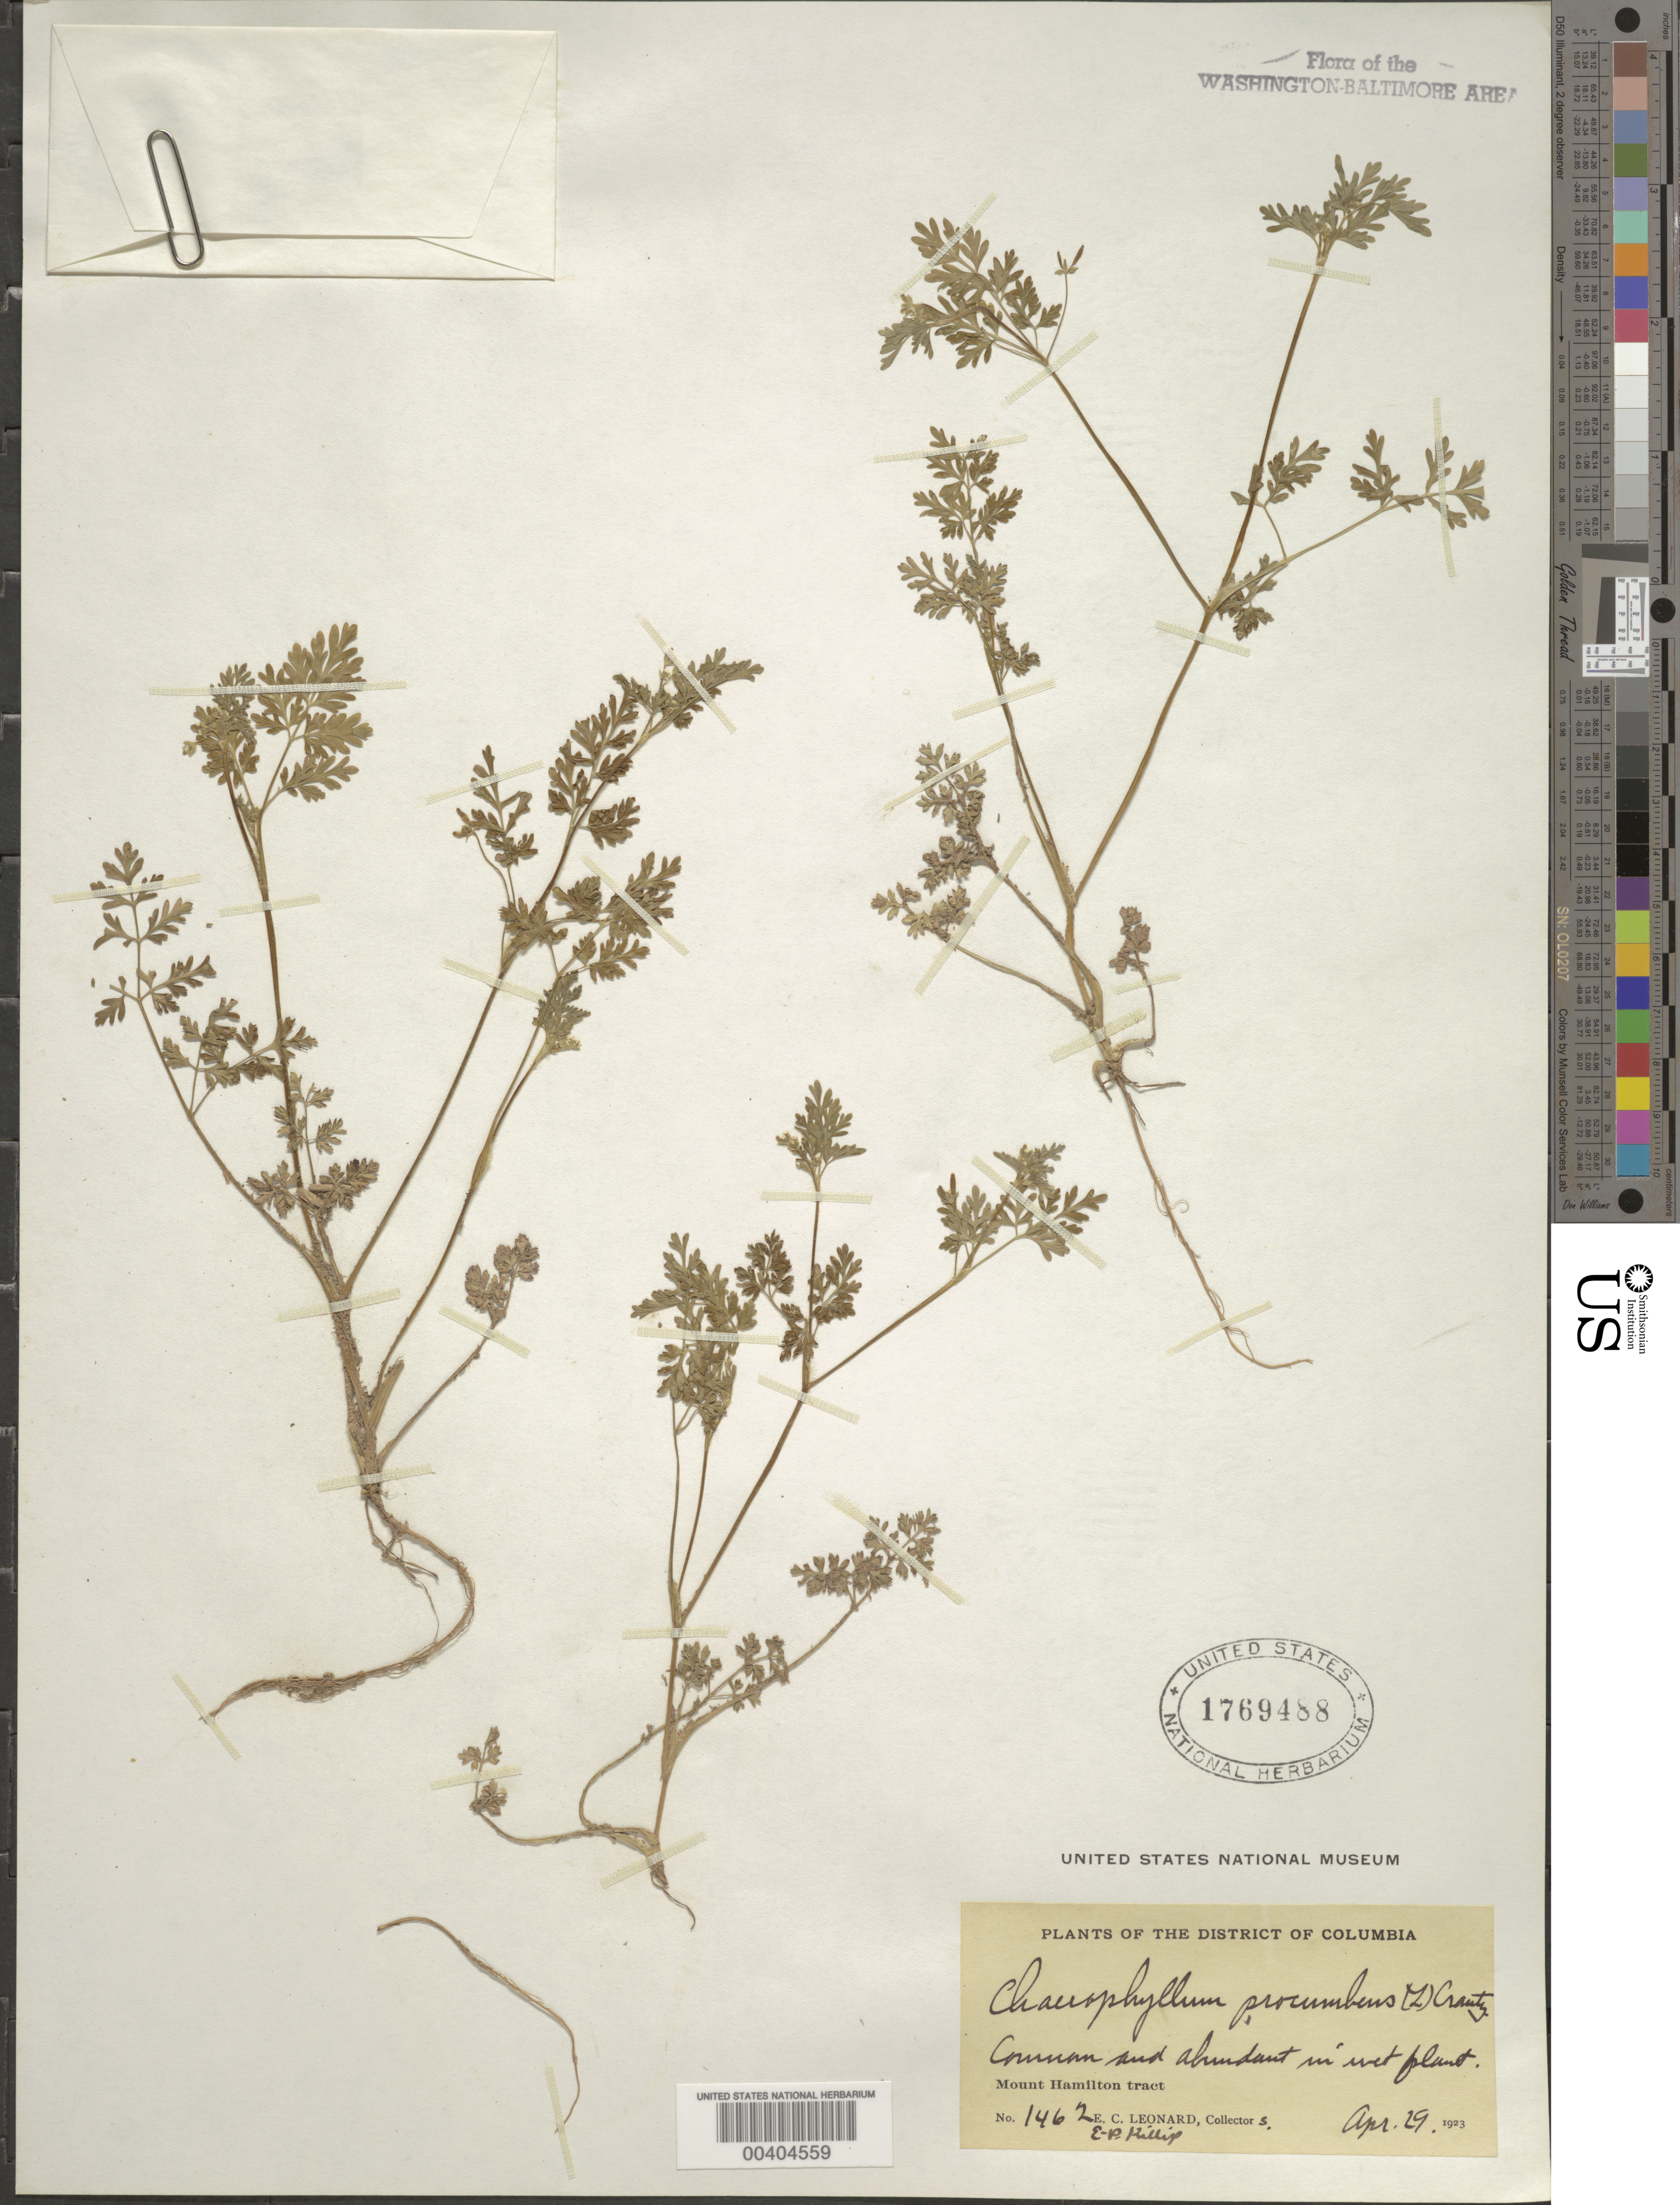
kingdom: Plantae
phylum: Tracheophyta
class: Magnoliopsida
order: Apiales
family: Apiaceae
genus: Chaerophyllum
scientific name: Chaerophyllum procumbens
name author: (L.) Crantz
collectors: E. C. Leonard & E. P. Killip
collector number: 1462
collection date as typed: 29 Apr 1923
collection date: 1923-04-29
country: United States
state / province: District of Columbia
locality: Mount Hamilton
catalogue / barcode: US 1769488